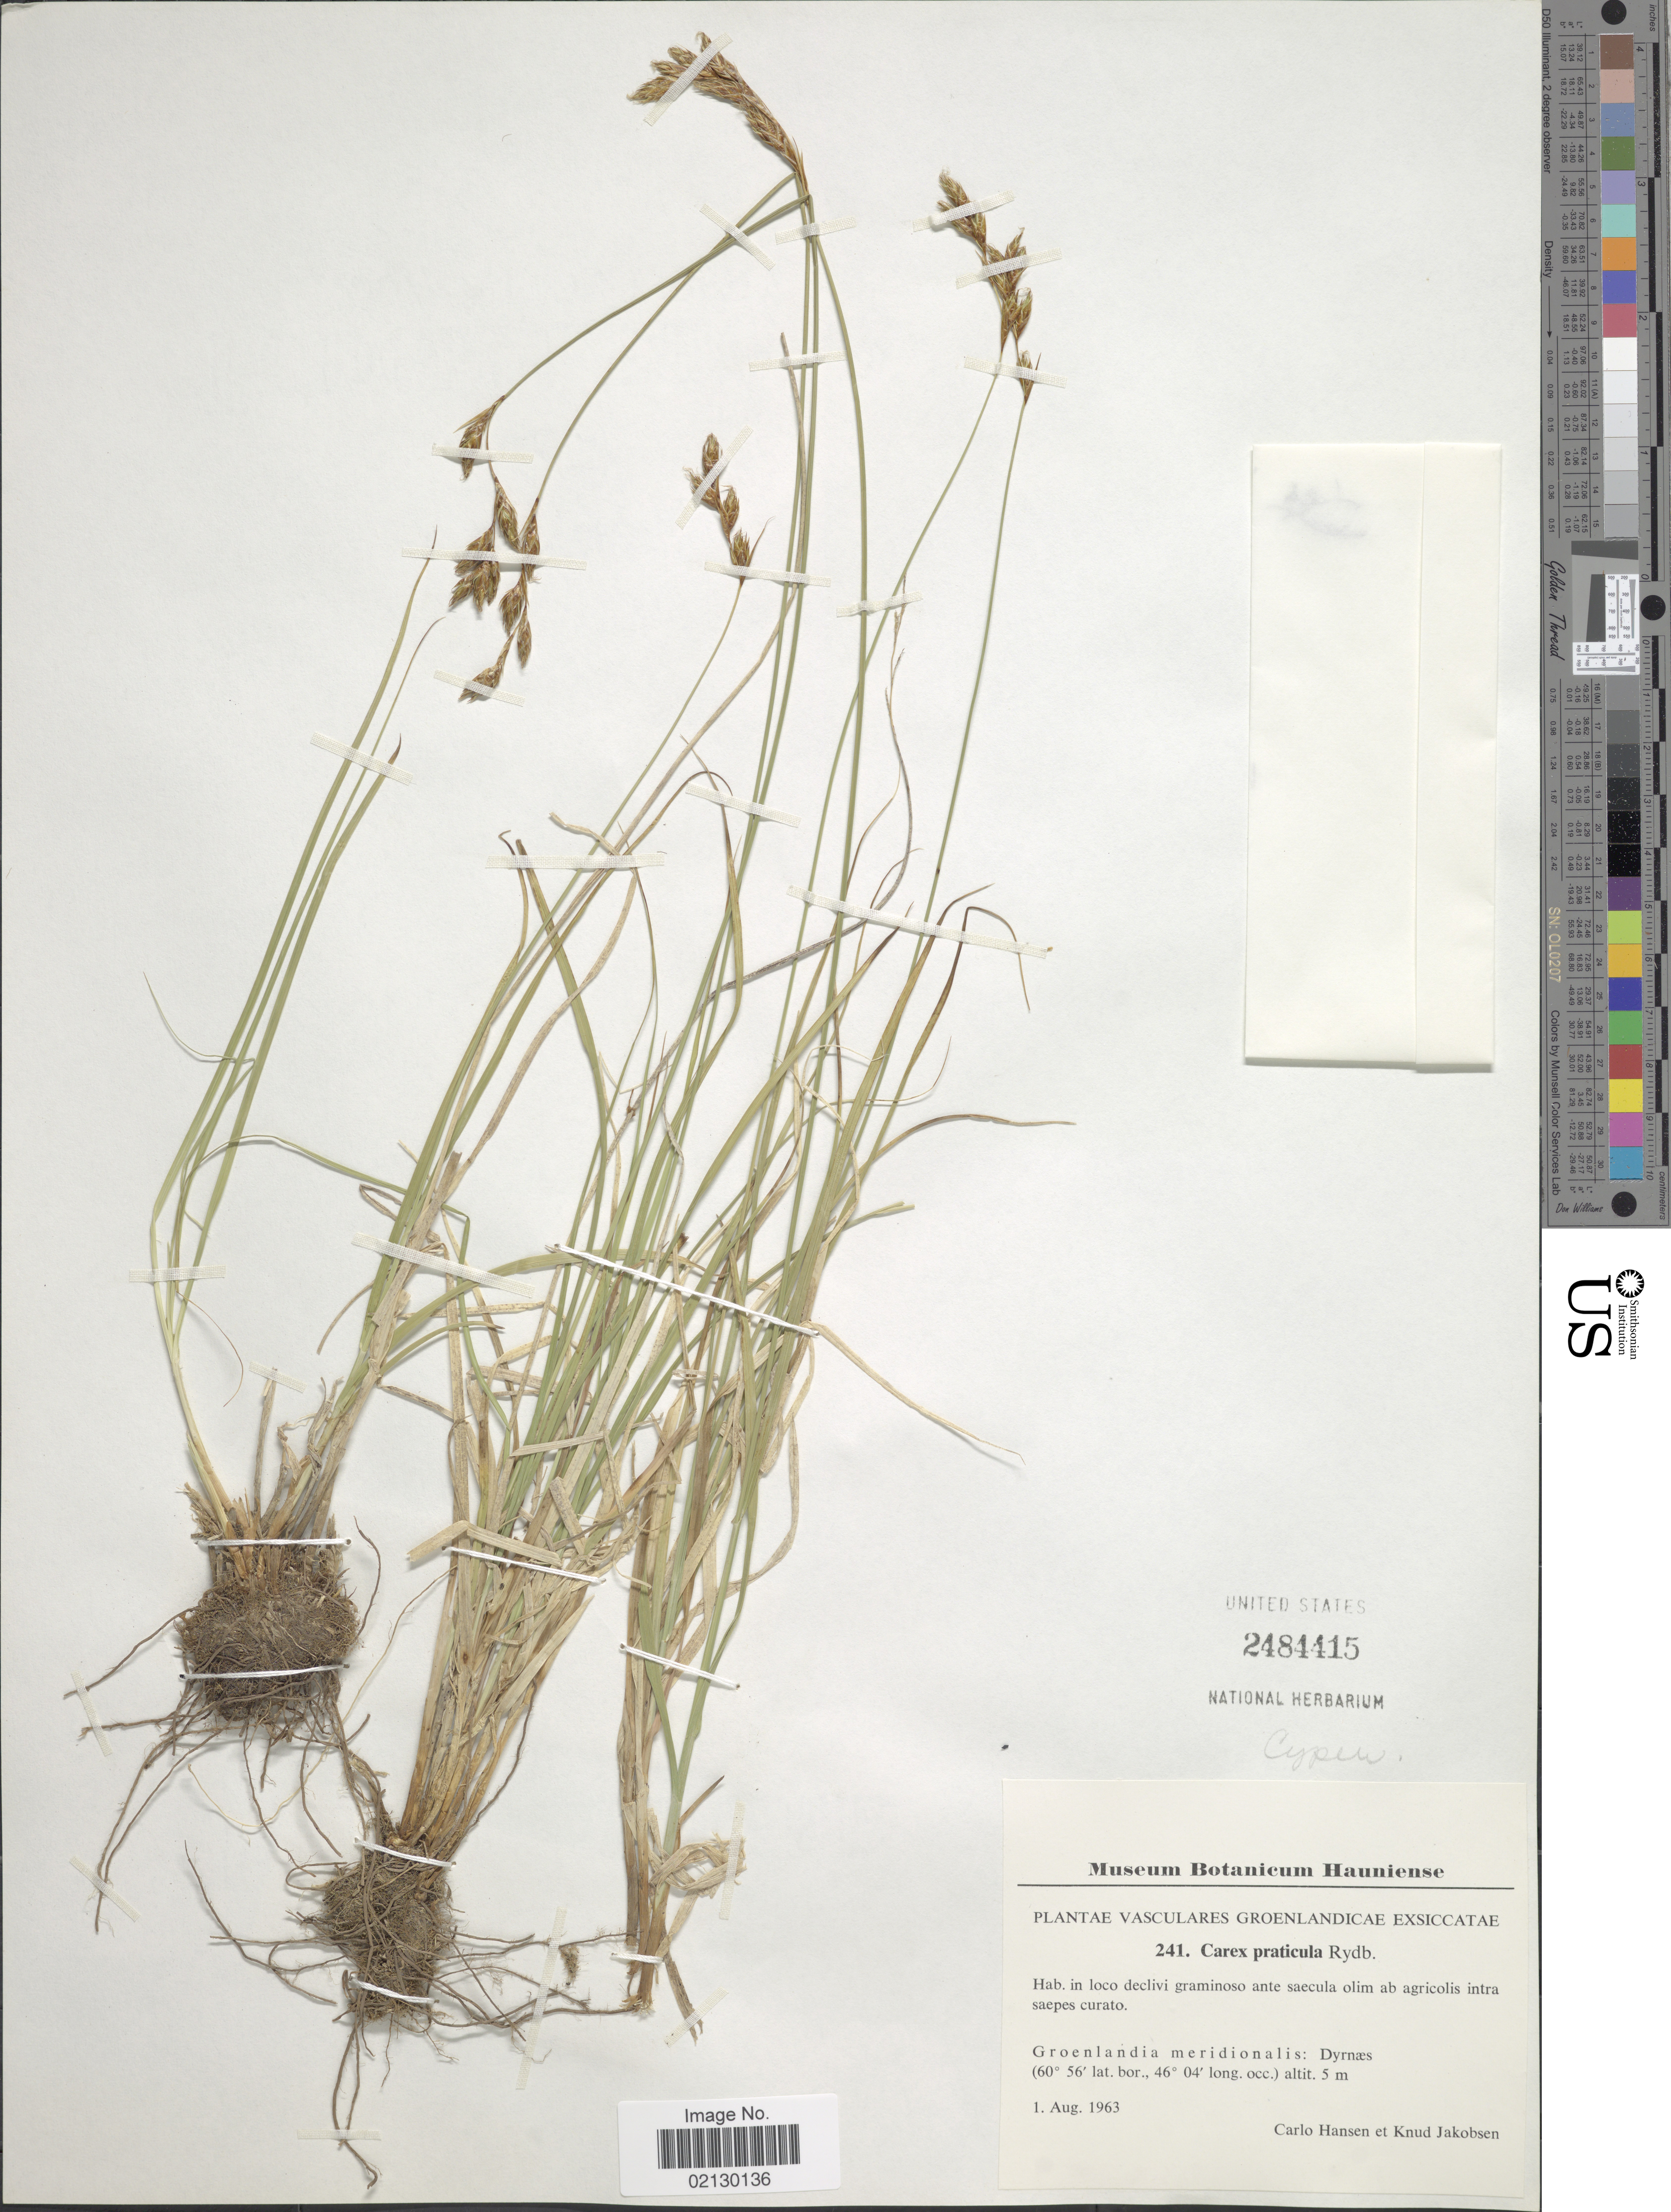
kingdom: Plantae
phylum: Tracheophyta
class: Liliopsida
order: Poales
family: Cyperaceae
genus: Carex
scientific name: Carex praticola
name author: Rydb.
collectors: C. Hansen & K. Jakobsen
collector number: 241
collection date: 1963-08-01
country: Greenland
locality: Groenlandia meridionalis: Dyrnæs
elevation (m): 5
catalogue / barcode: US 2484415